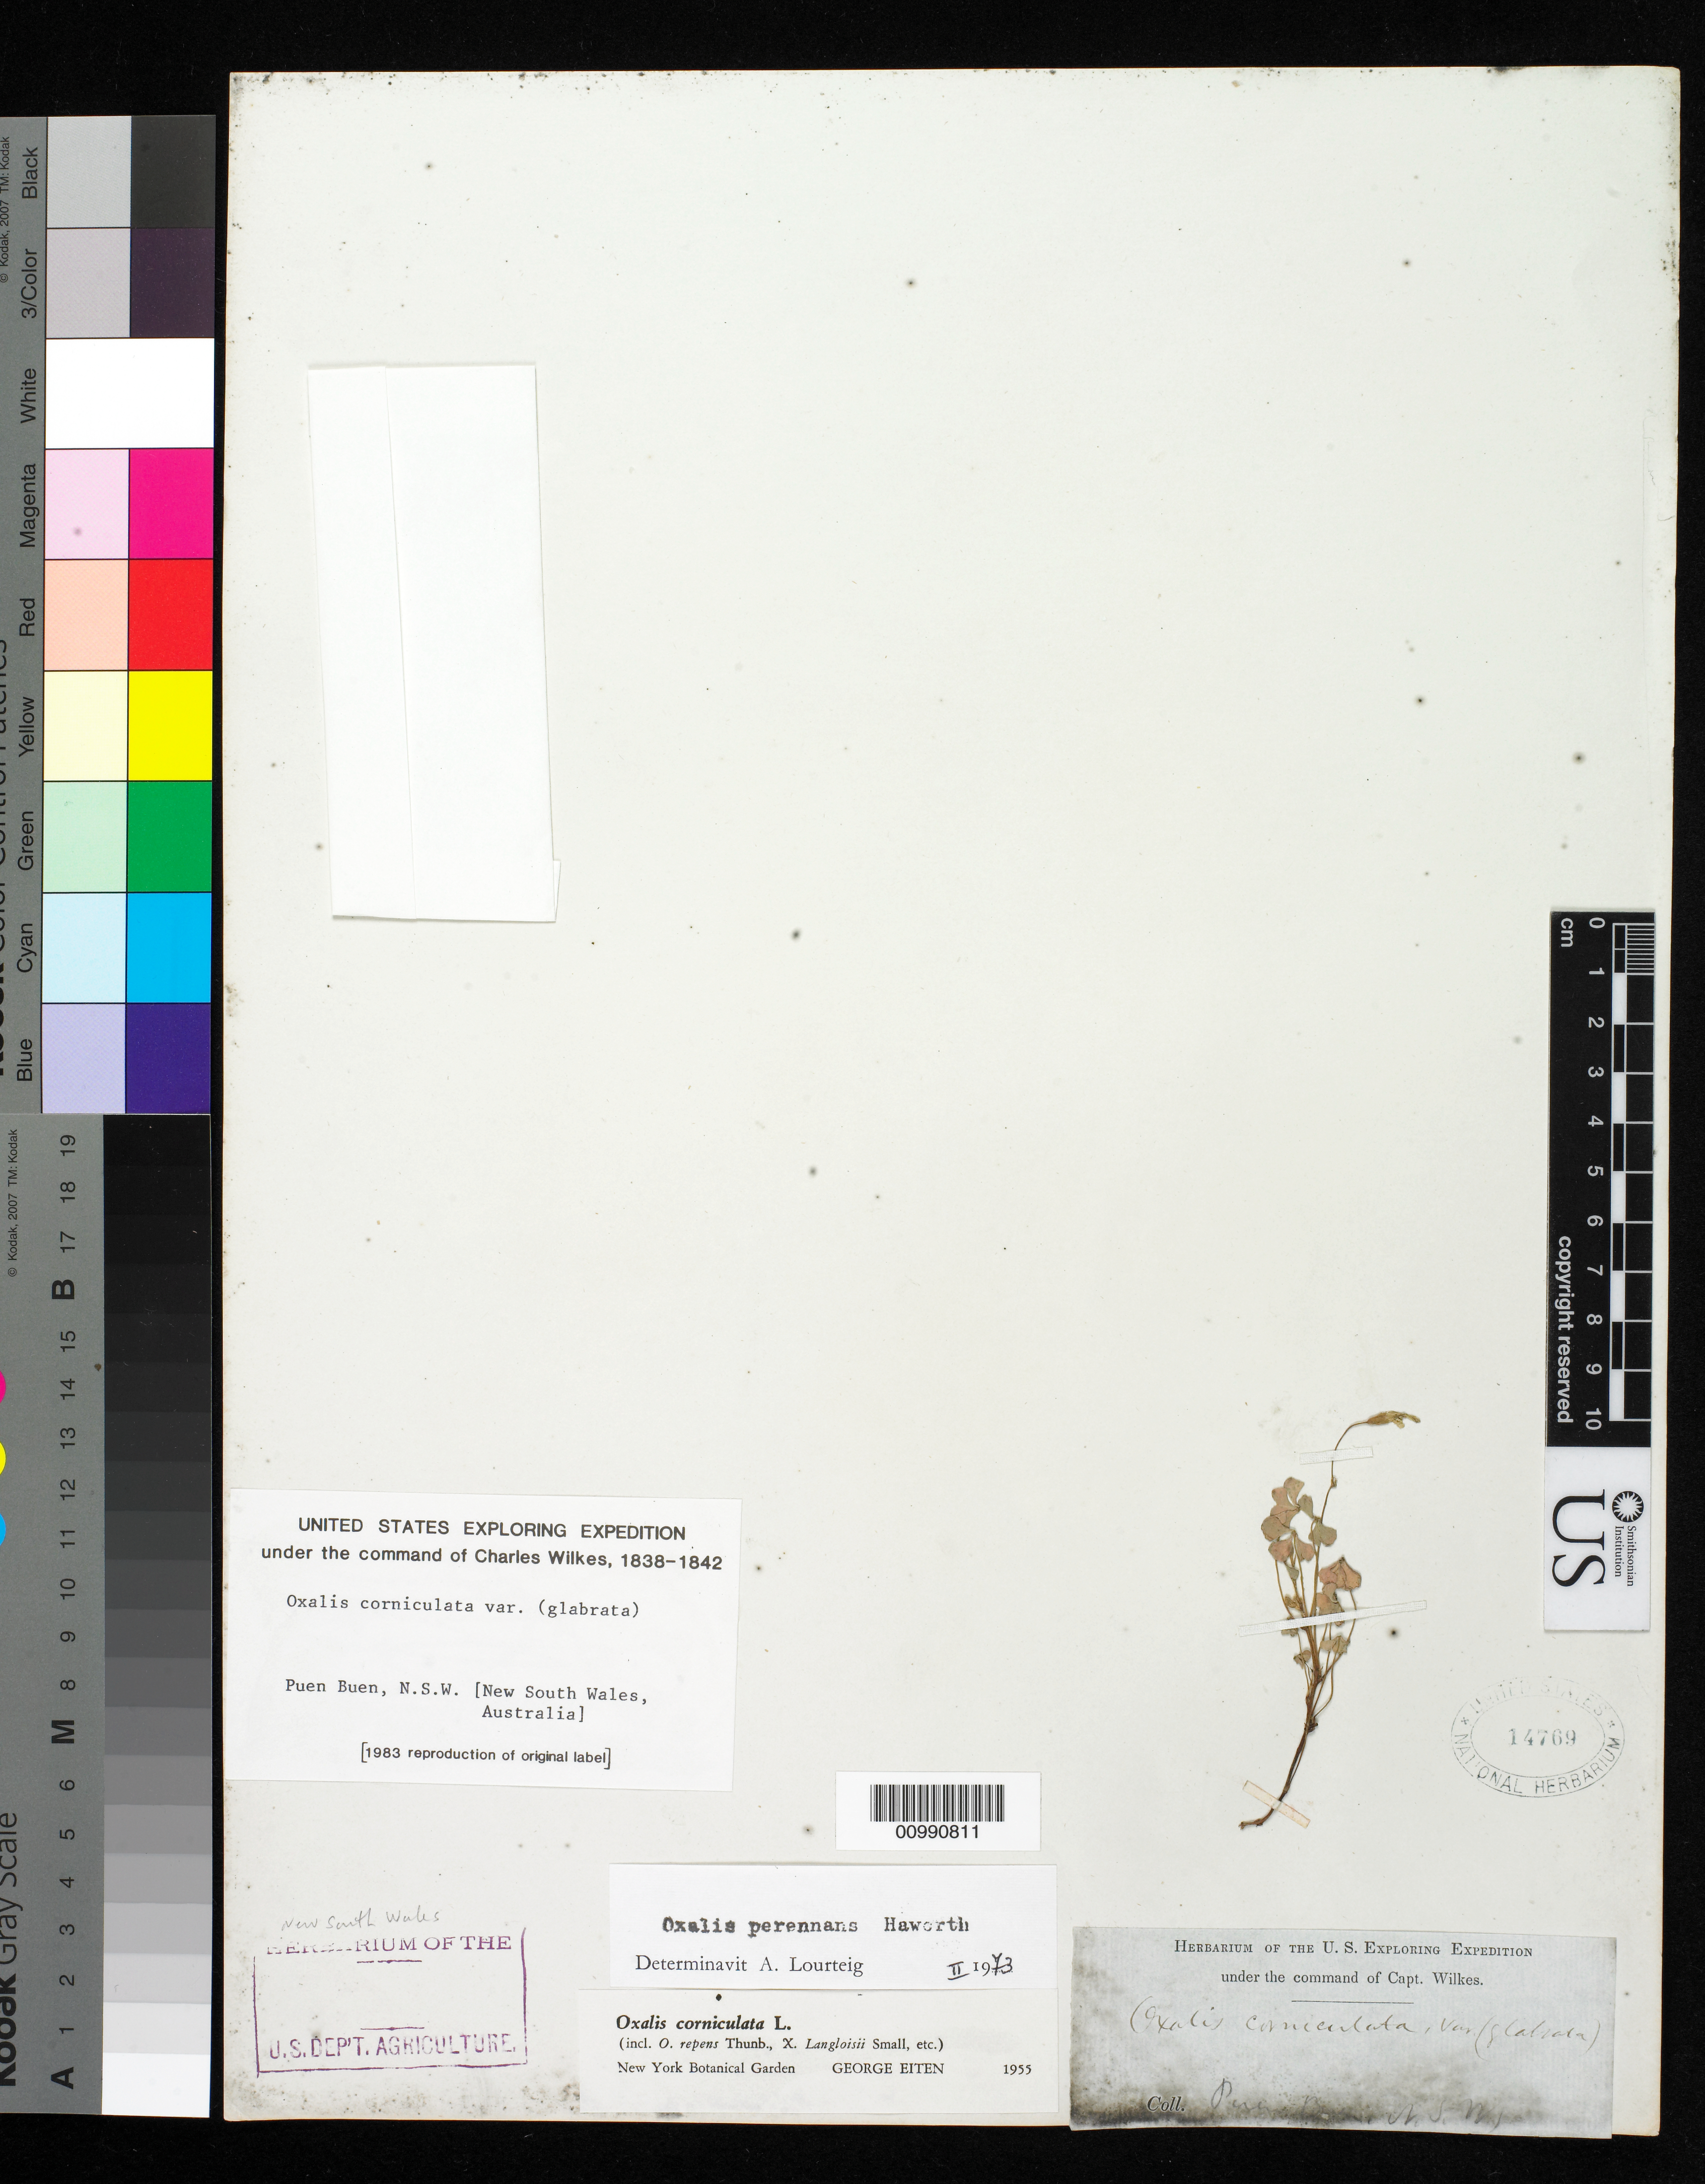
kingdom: Plantae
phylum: Tracheophyta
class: Magnoliopsida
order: Oxalidales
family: Oxalidaceae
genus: Oxalis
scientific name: Oxalis perennans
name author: Haw.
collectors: Wilkes Explor. Exped.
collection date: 1838/1842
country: Australia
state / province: New South Wales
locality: Puen Buen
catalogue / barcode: US 14769